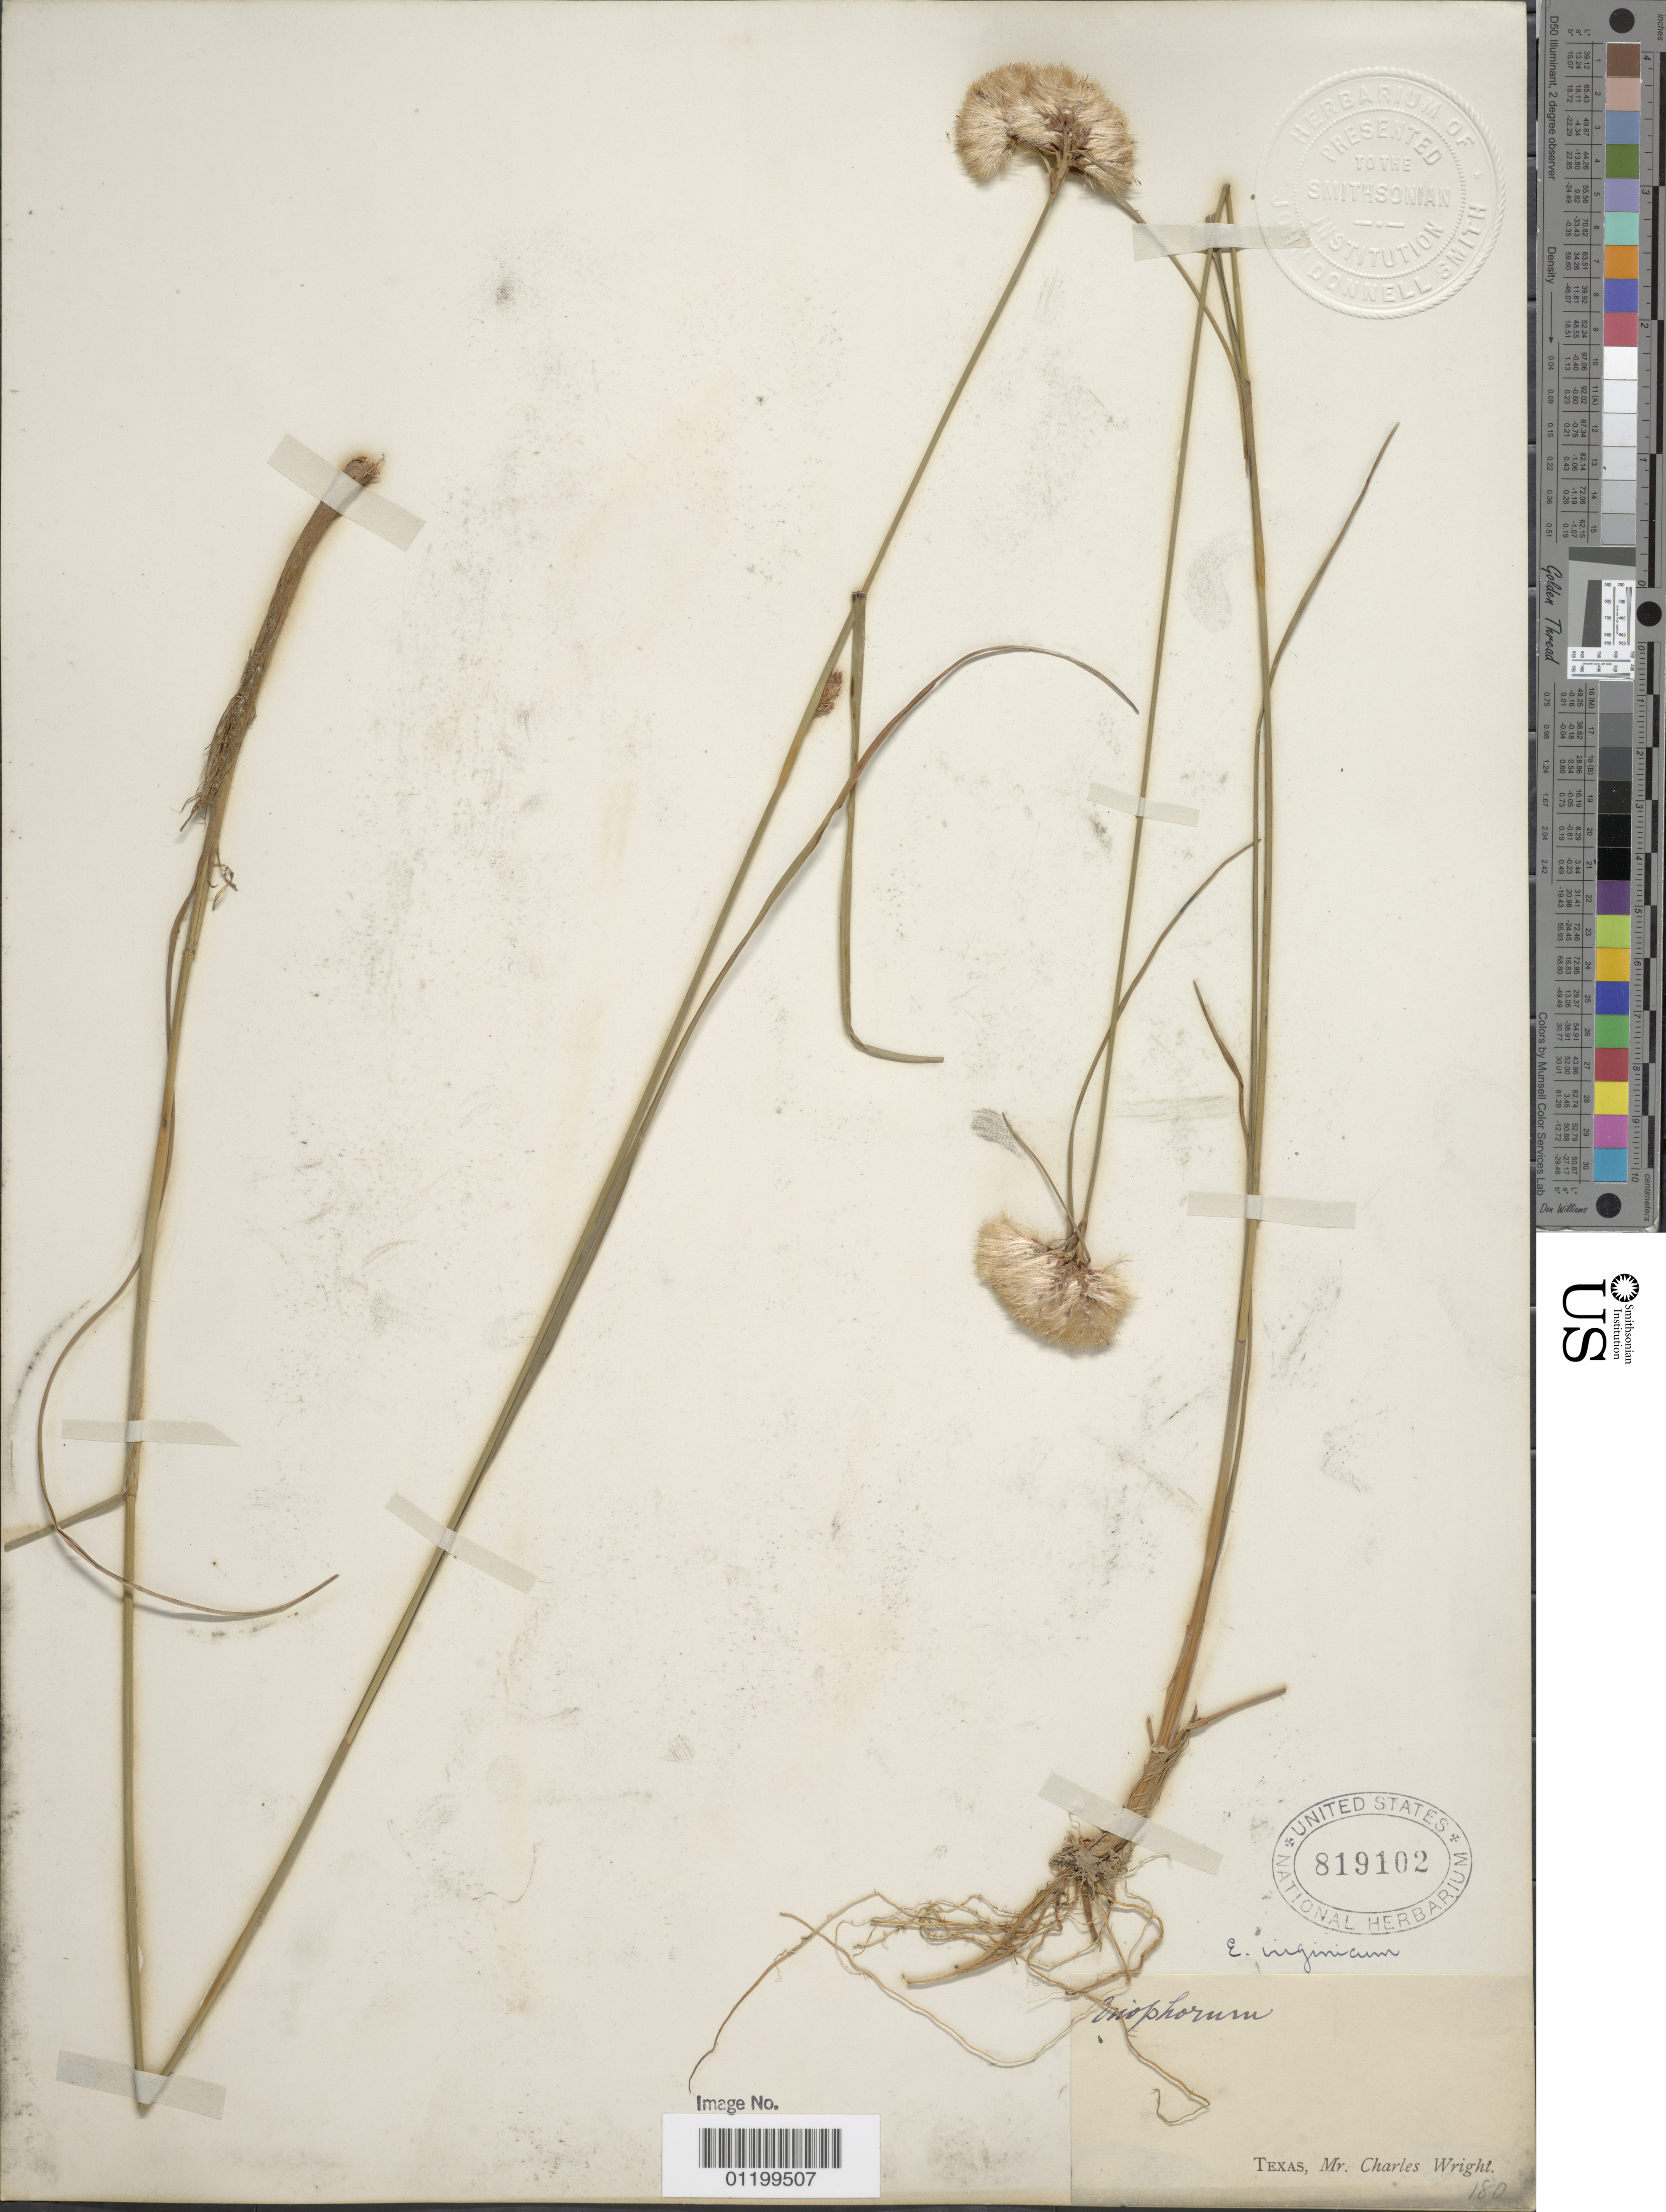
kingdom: Plantae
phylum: Tracheophyta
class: Liliopsida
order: Poales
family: Cyperaceae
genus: Eriophorum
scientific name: Eriophorum virginicum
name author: L.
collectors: C. Wright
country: United States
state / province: Texas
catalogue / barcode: US 819102